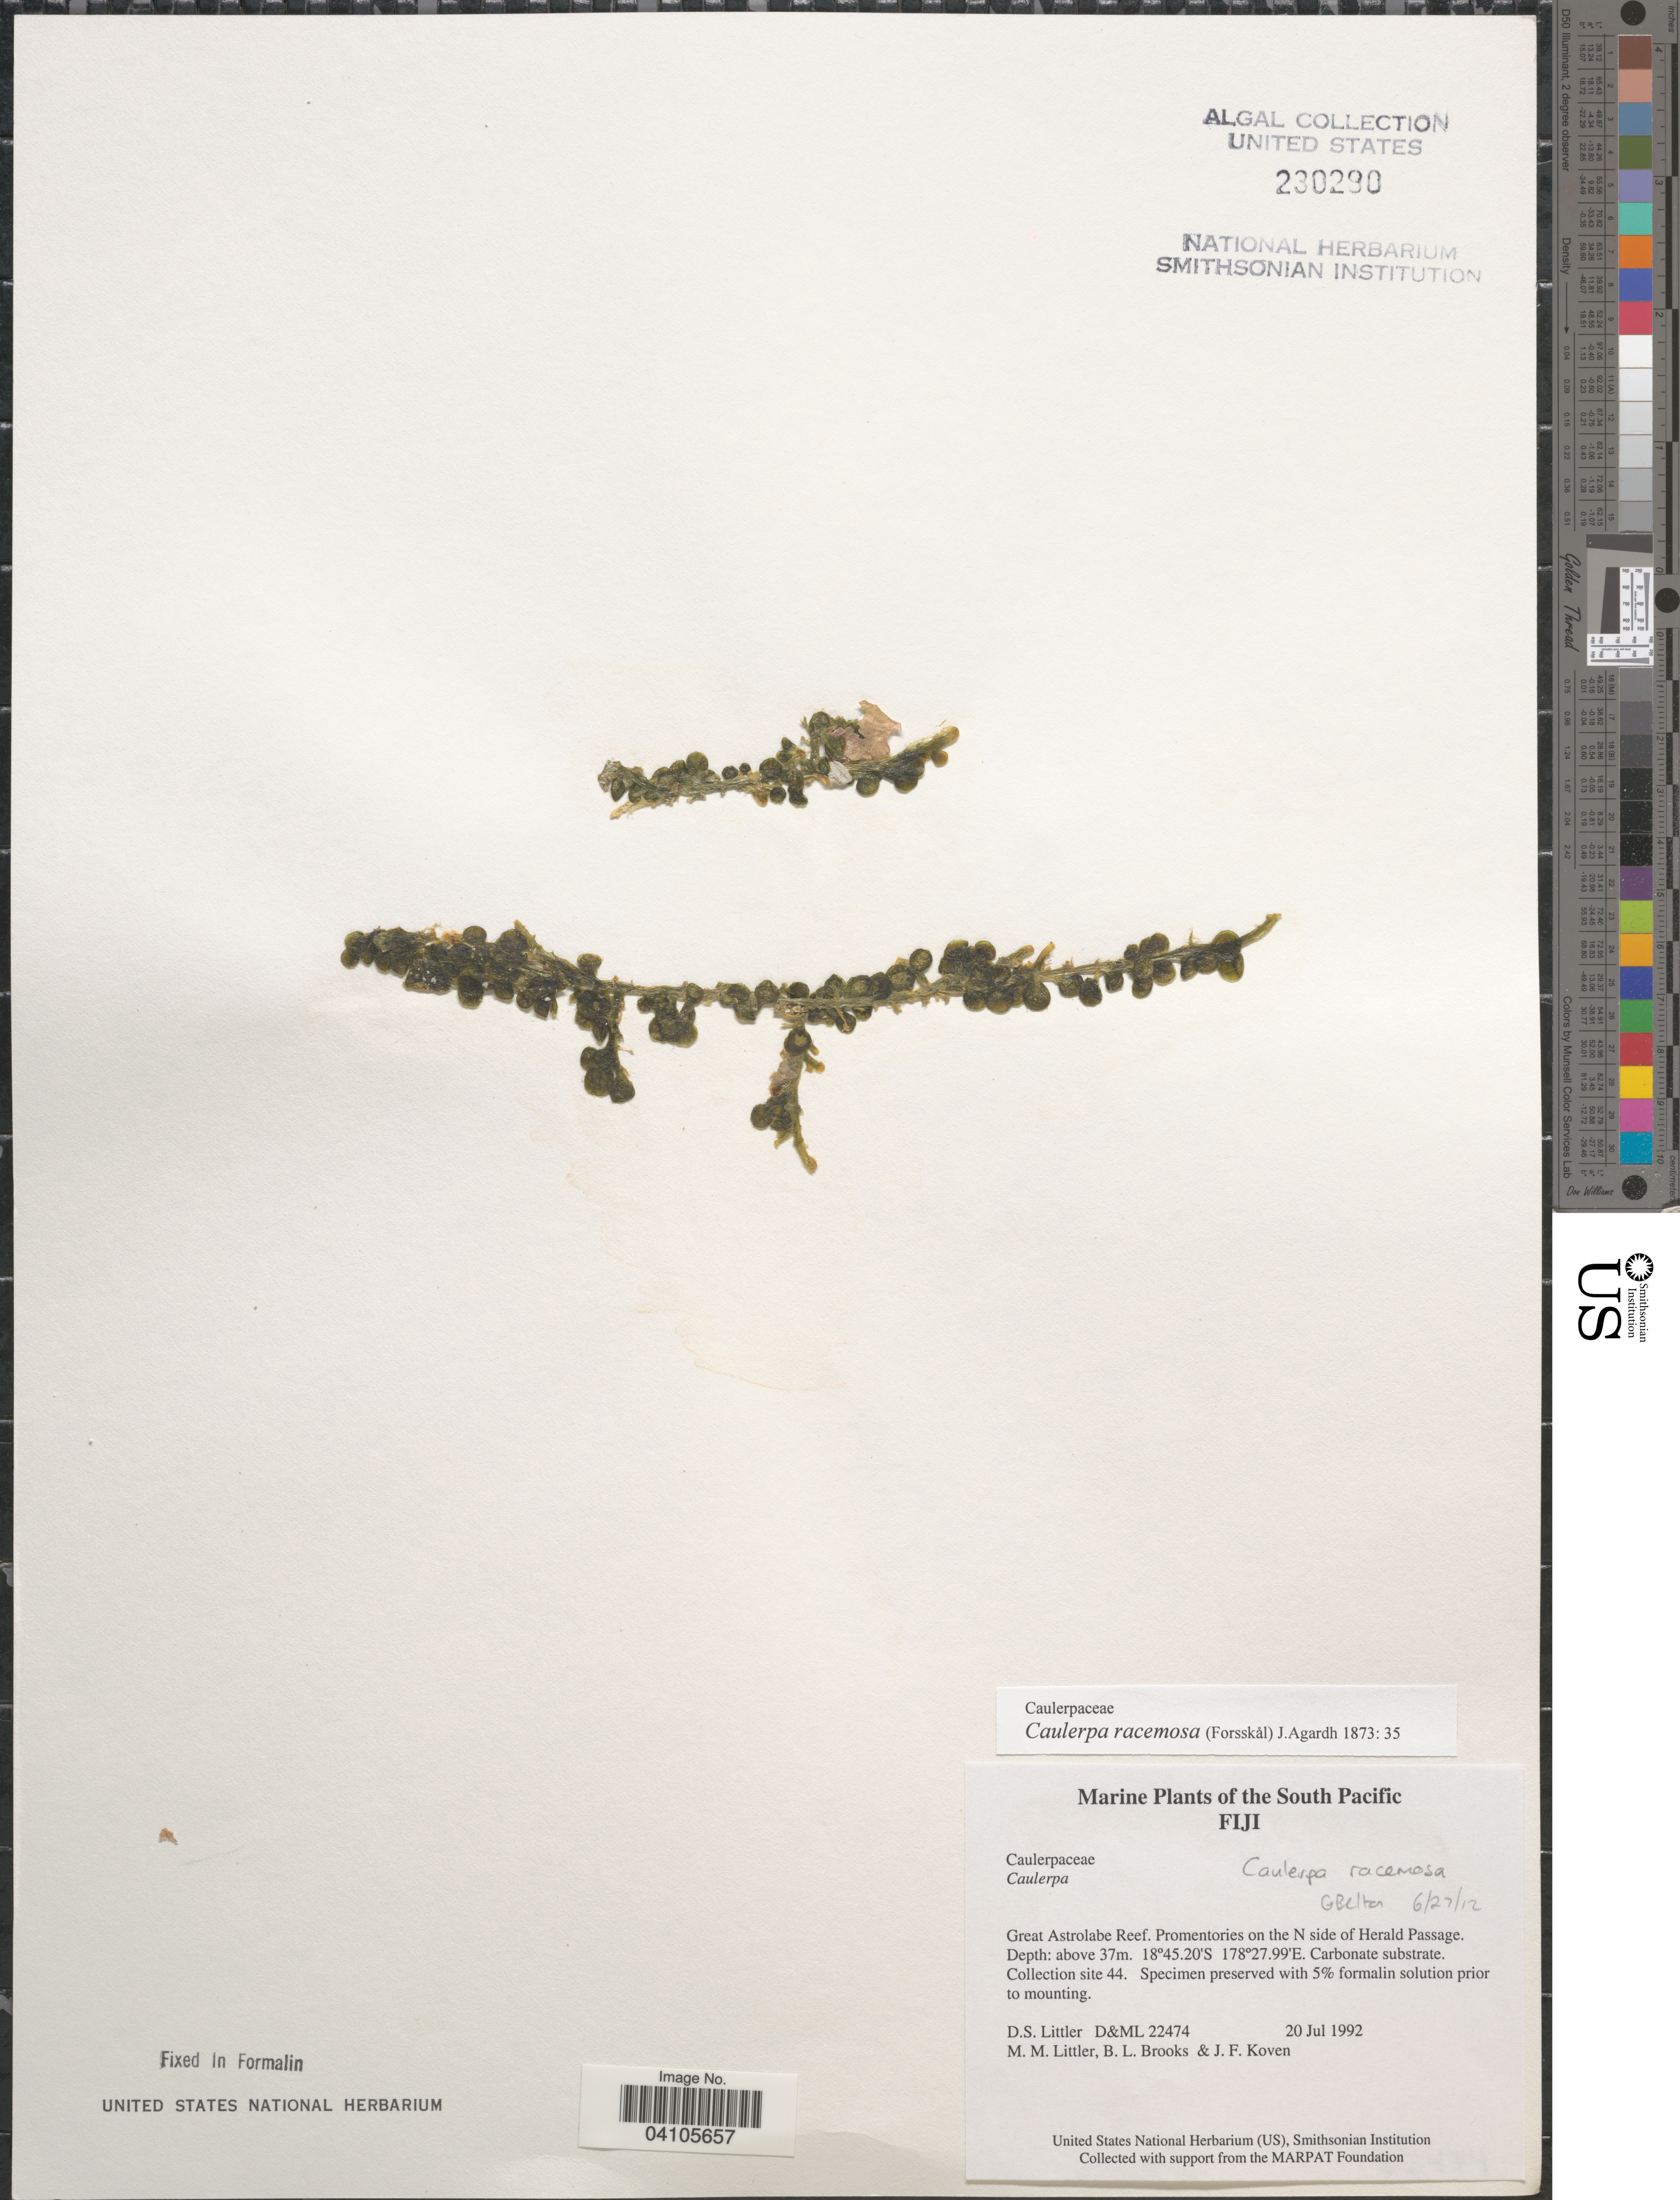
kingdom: Plantae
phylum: Chlorophyta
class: Ulvophyceae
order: Bryopsidales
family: Caulerpaceae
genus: Caulerpa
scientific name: Caulerpa racemosa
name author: (Forssk.) J. Agardh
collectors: D. S. Littler, B. Brooks & J. Koven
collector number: D&ML 22474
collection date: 1992-07-20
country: Fiji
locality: The South Pacific. Great Astrolabe Reef. Promentories on the N side of Herald Passage. Site 44.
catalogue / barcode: US 230290